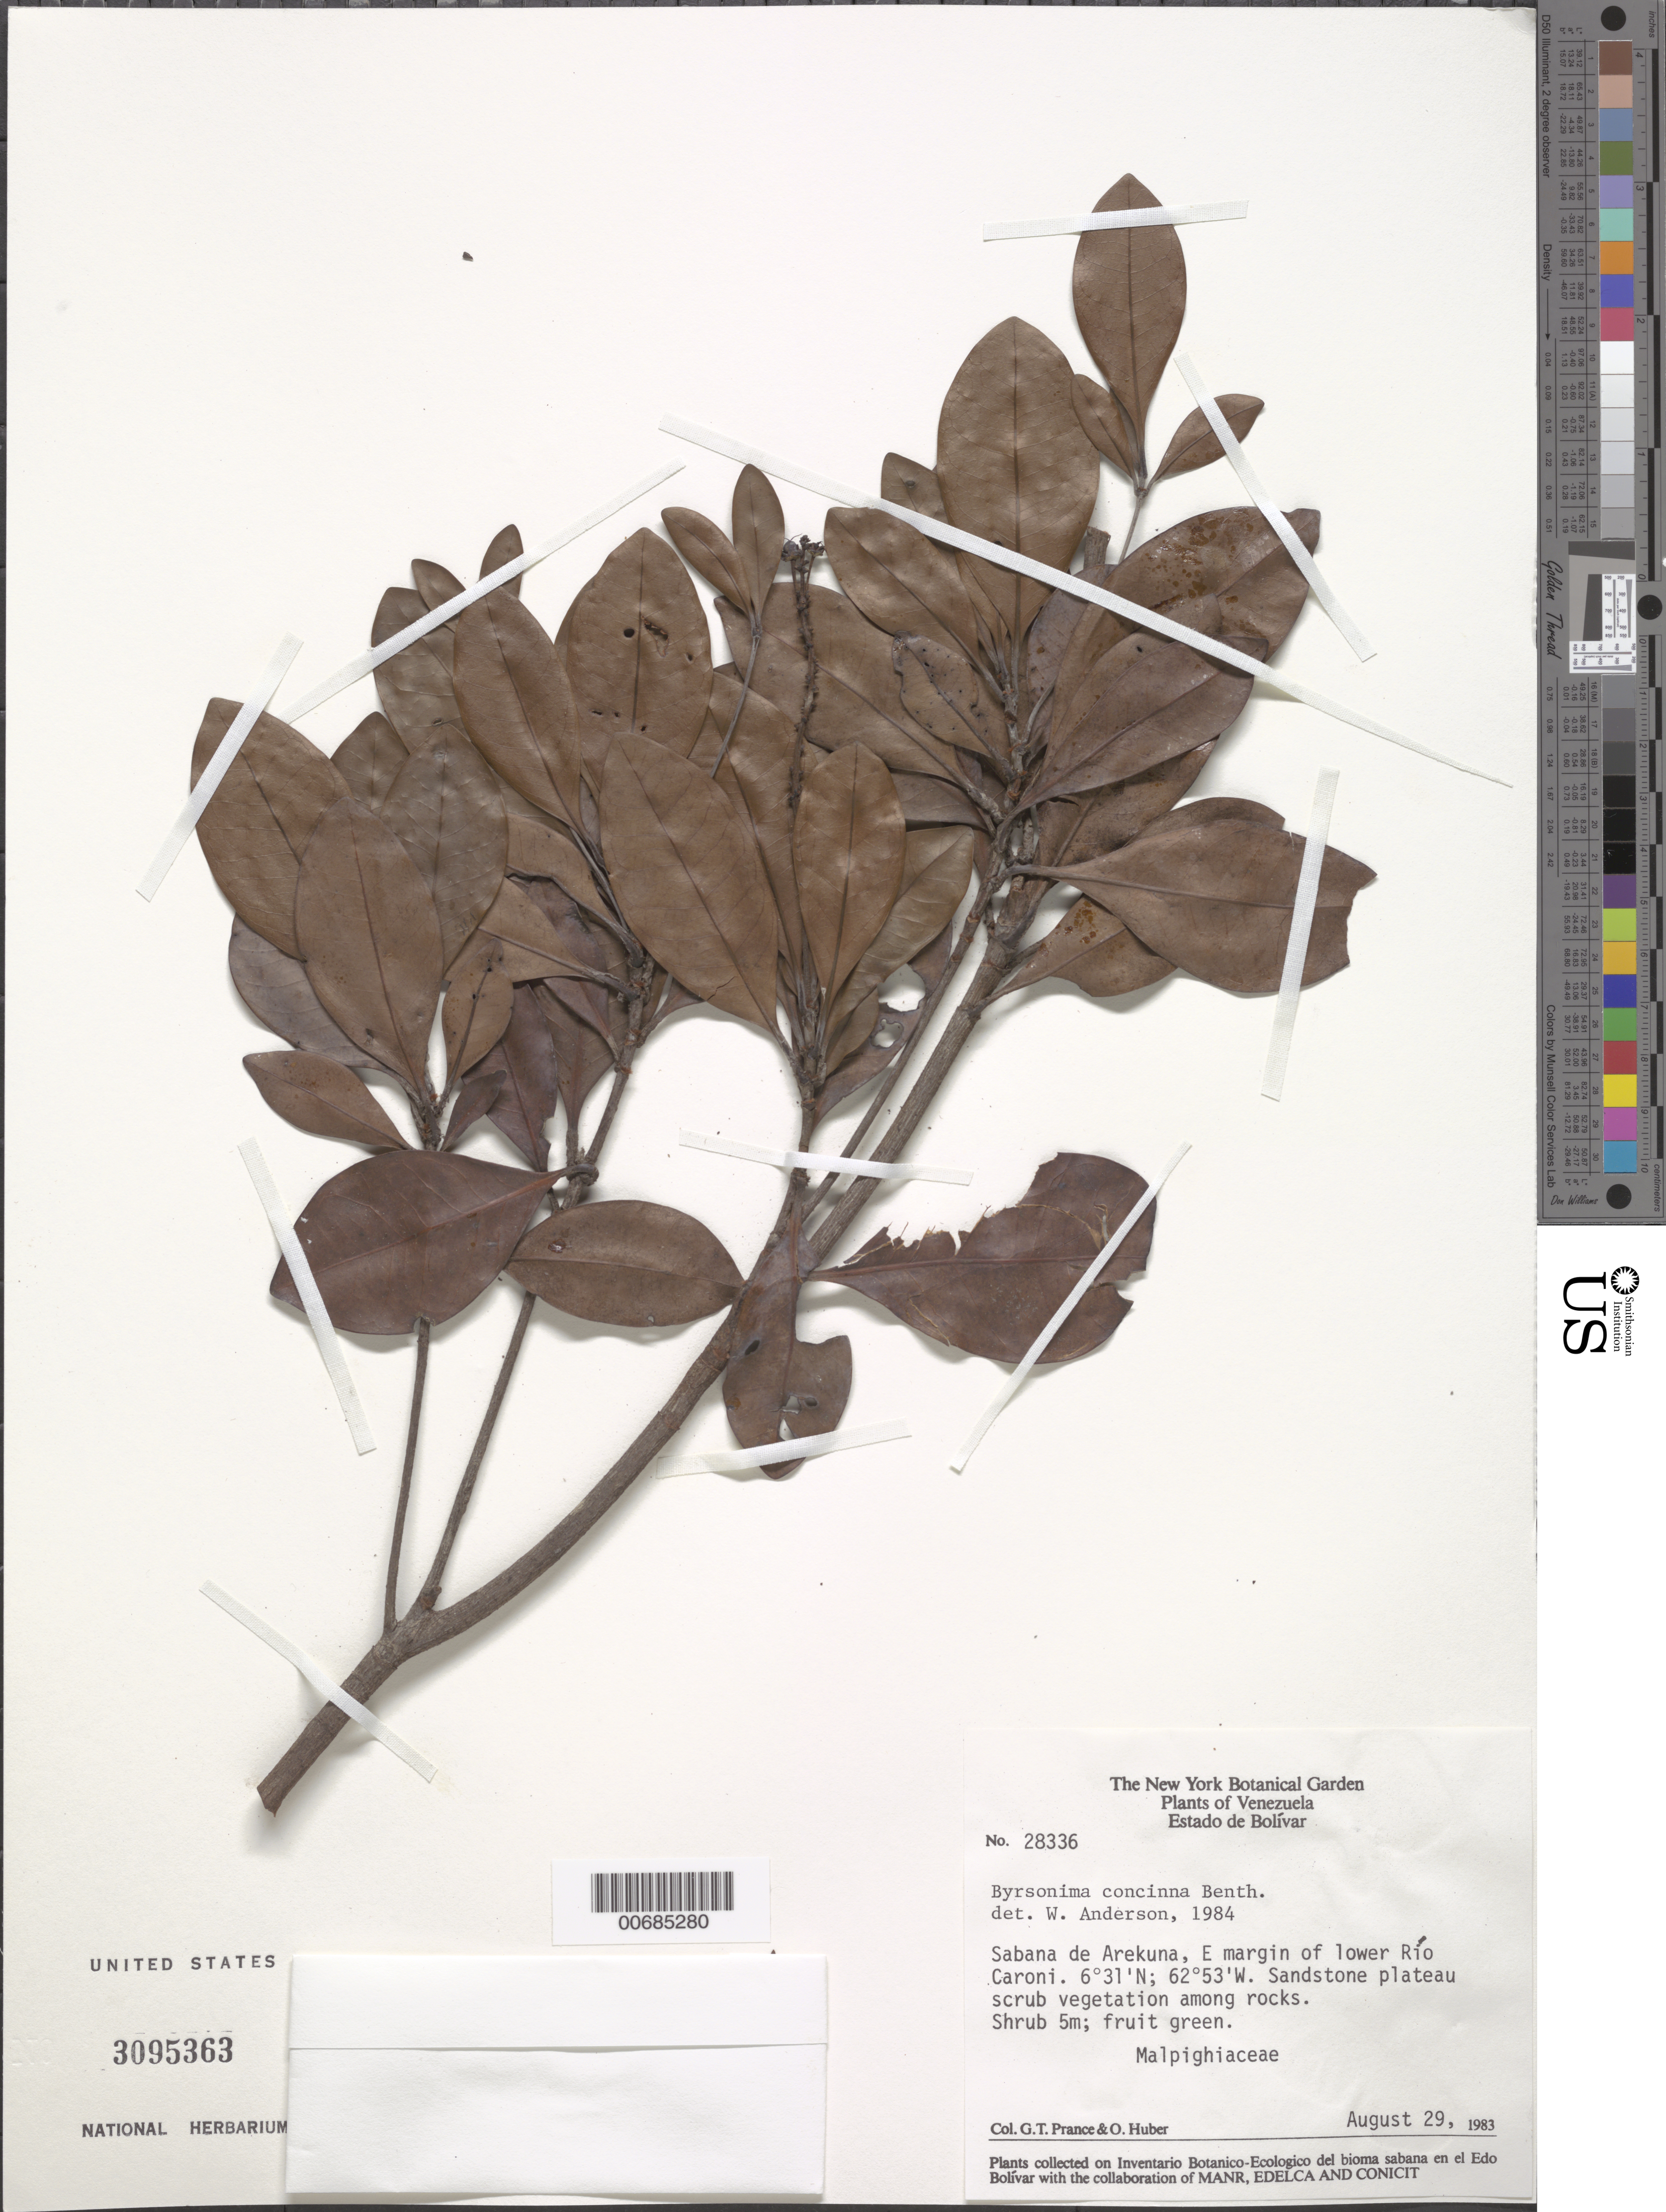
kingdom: Plantae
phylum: Tracheophyta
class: Magnoliopsida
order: Malpighiales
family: Malpighiaceae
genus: Byrsonima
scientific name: Byrsonima concinna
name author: Benth.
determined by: Anderson, W. R., (MICH), University of Michigan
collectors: G. T. Prance & O. Huber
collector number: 28336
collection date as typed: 29-Aug-83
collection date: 1983-08-29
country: Venezuela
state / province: Bolívar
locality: Sabana de Arekuna, E margin of lower Río Caroní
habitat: Sandstone plateau scrub vegetation among rocks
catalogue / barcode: US 3095363